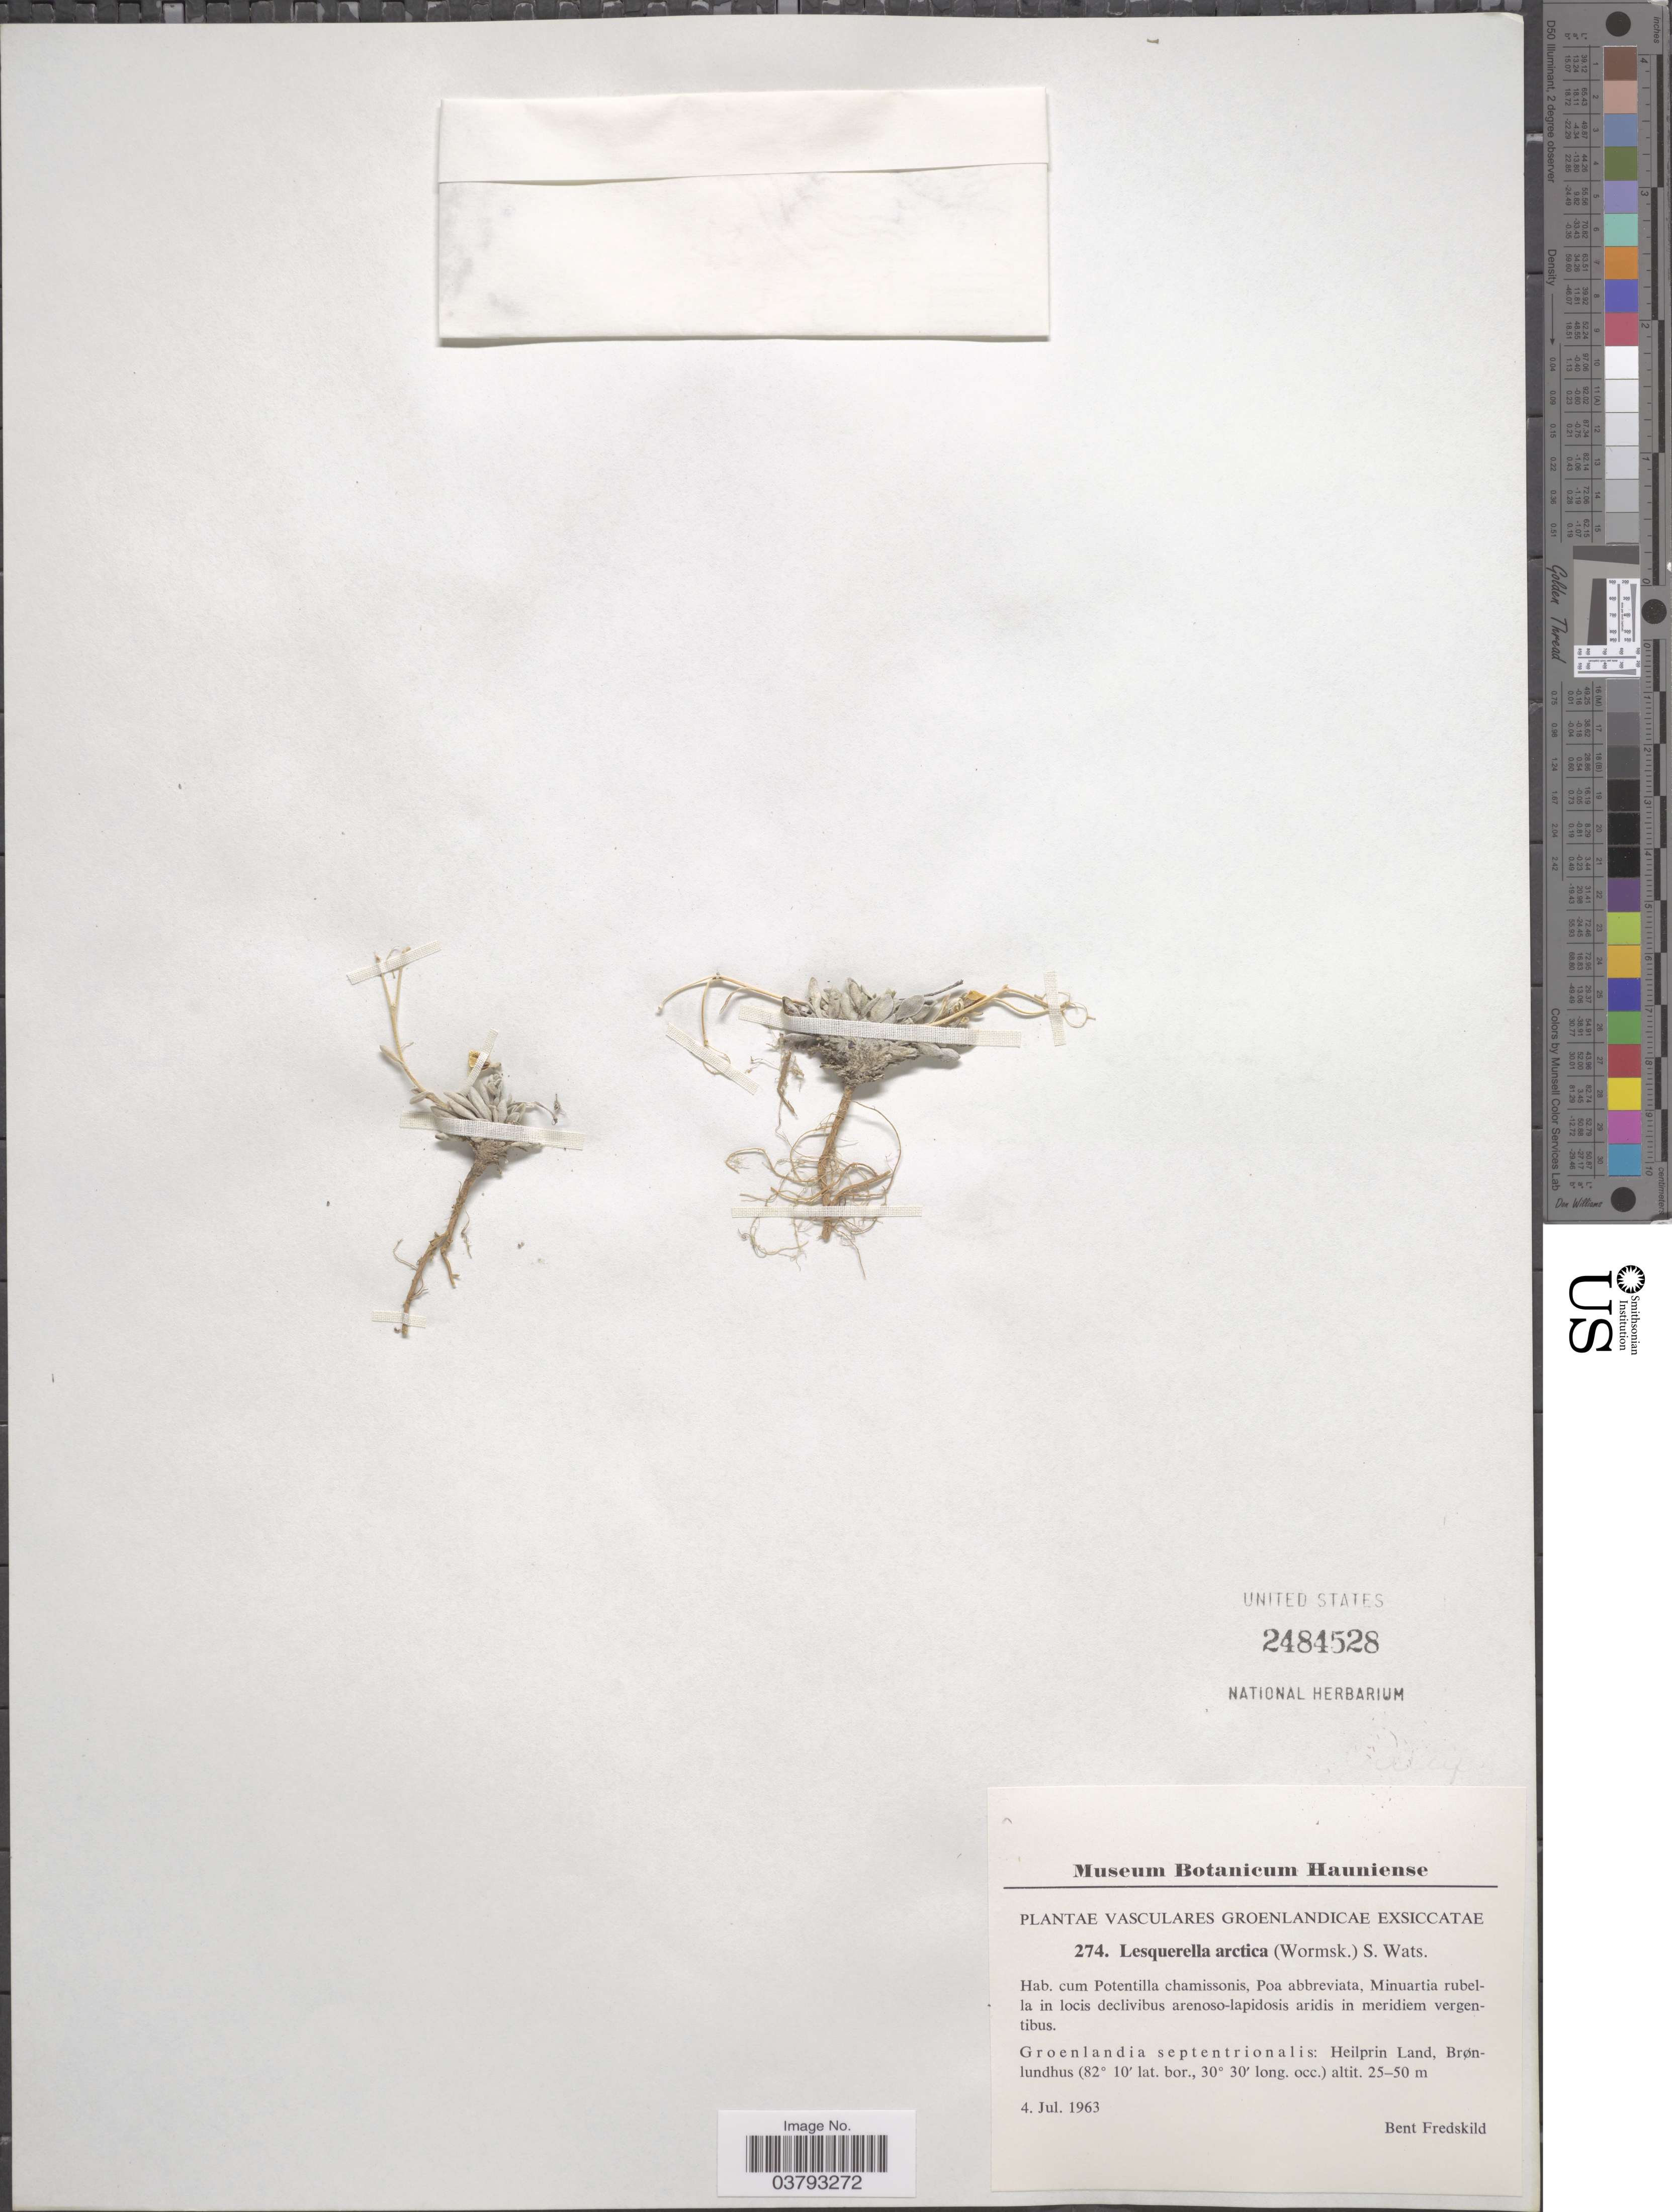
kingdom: Plantae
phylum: Tracheophyta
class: Magnoliopsida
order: Brassicales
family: Brassicaceae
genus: Lesquerella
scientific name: Lesquerella arctica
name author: (Wormsk. ex Hornem.) S. Watson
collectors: B. Fredskild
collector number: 274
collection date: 1963-07-04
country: Greenland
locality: Groenlandia septentrionalis: Heilprin Land, Brønlundhus.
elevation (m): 25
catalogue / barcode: US 2484528